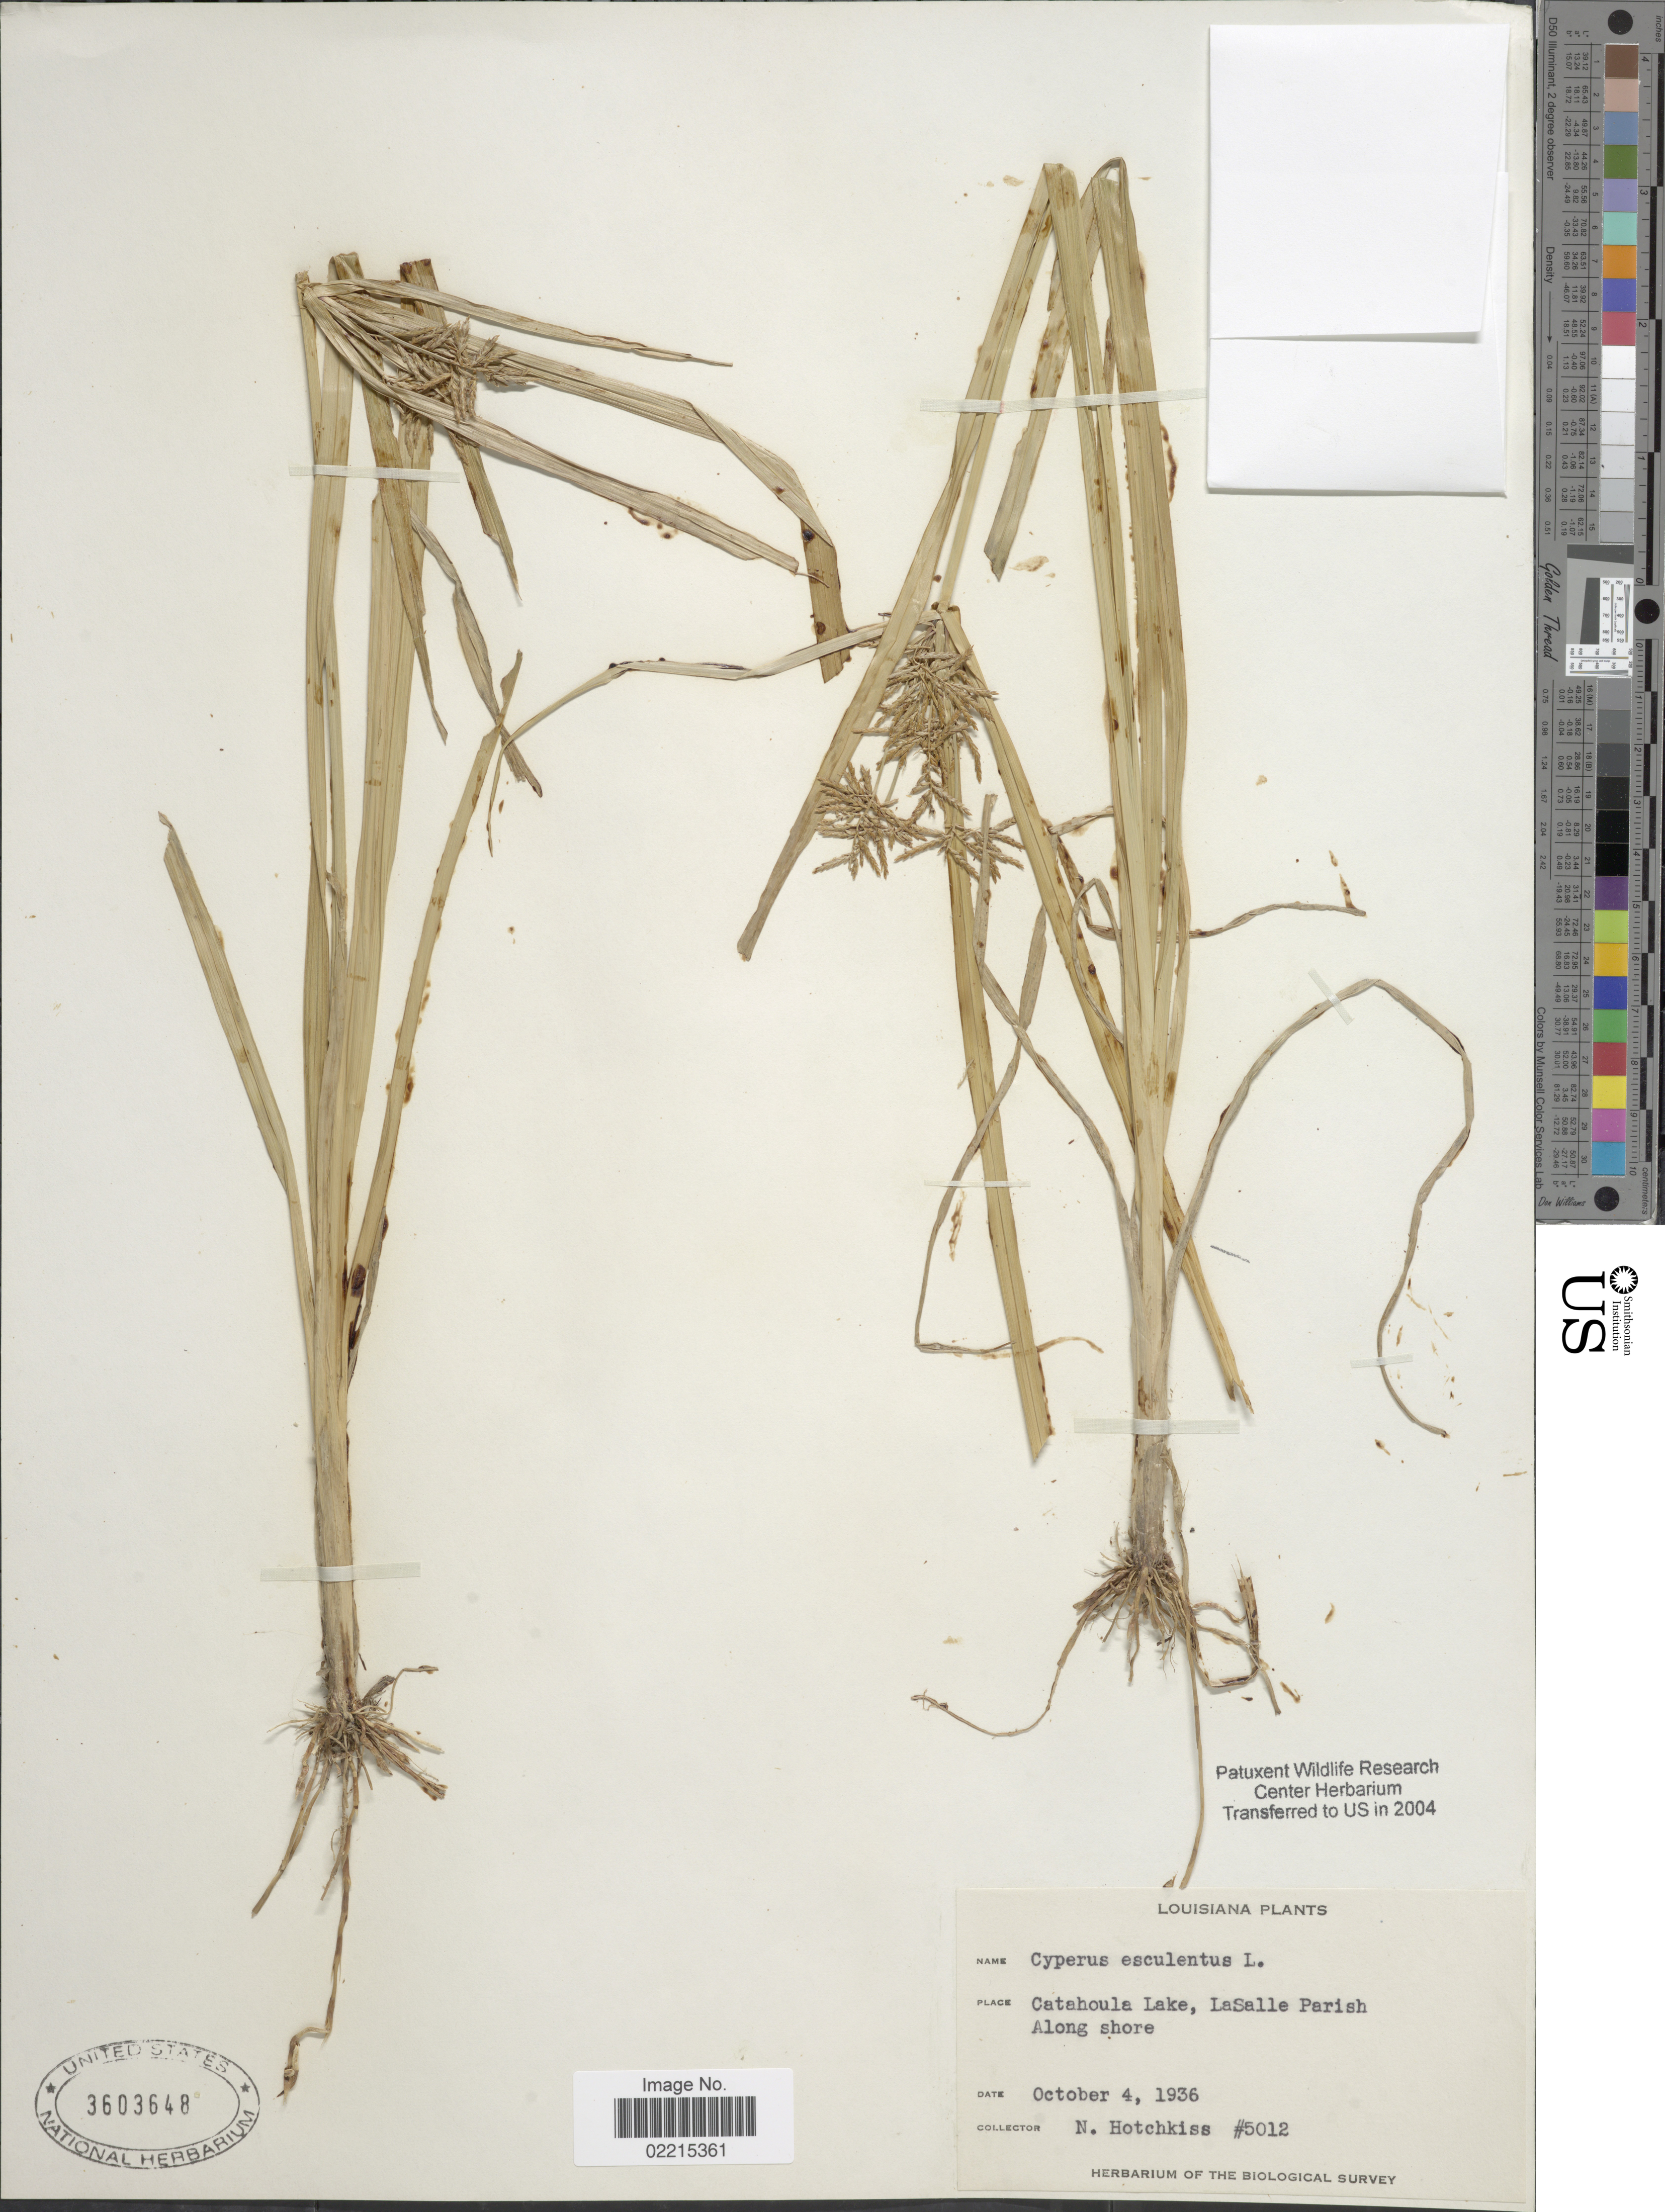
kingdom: Plantae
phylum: Tracheophyta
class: Liliopsida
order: Poales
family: Cyperaceae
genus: Cyperus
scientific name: Cyperus esculentus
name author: L.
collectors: N. Hotchkiss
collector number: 5012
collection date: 1936-10-04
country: United States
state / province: Louisiana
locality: Catahoula Lake, LaSalle Parish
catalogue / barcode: US 3603648